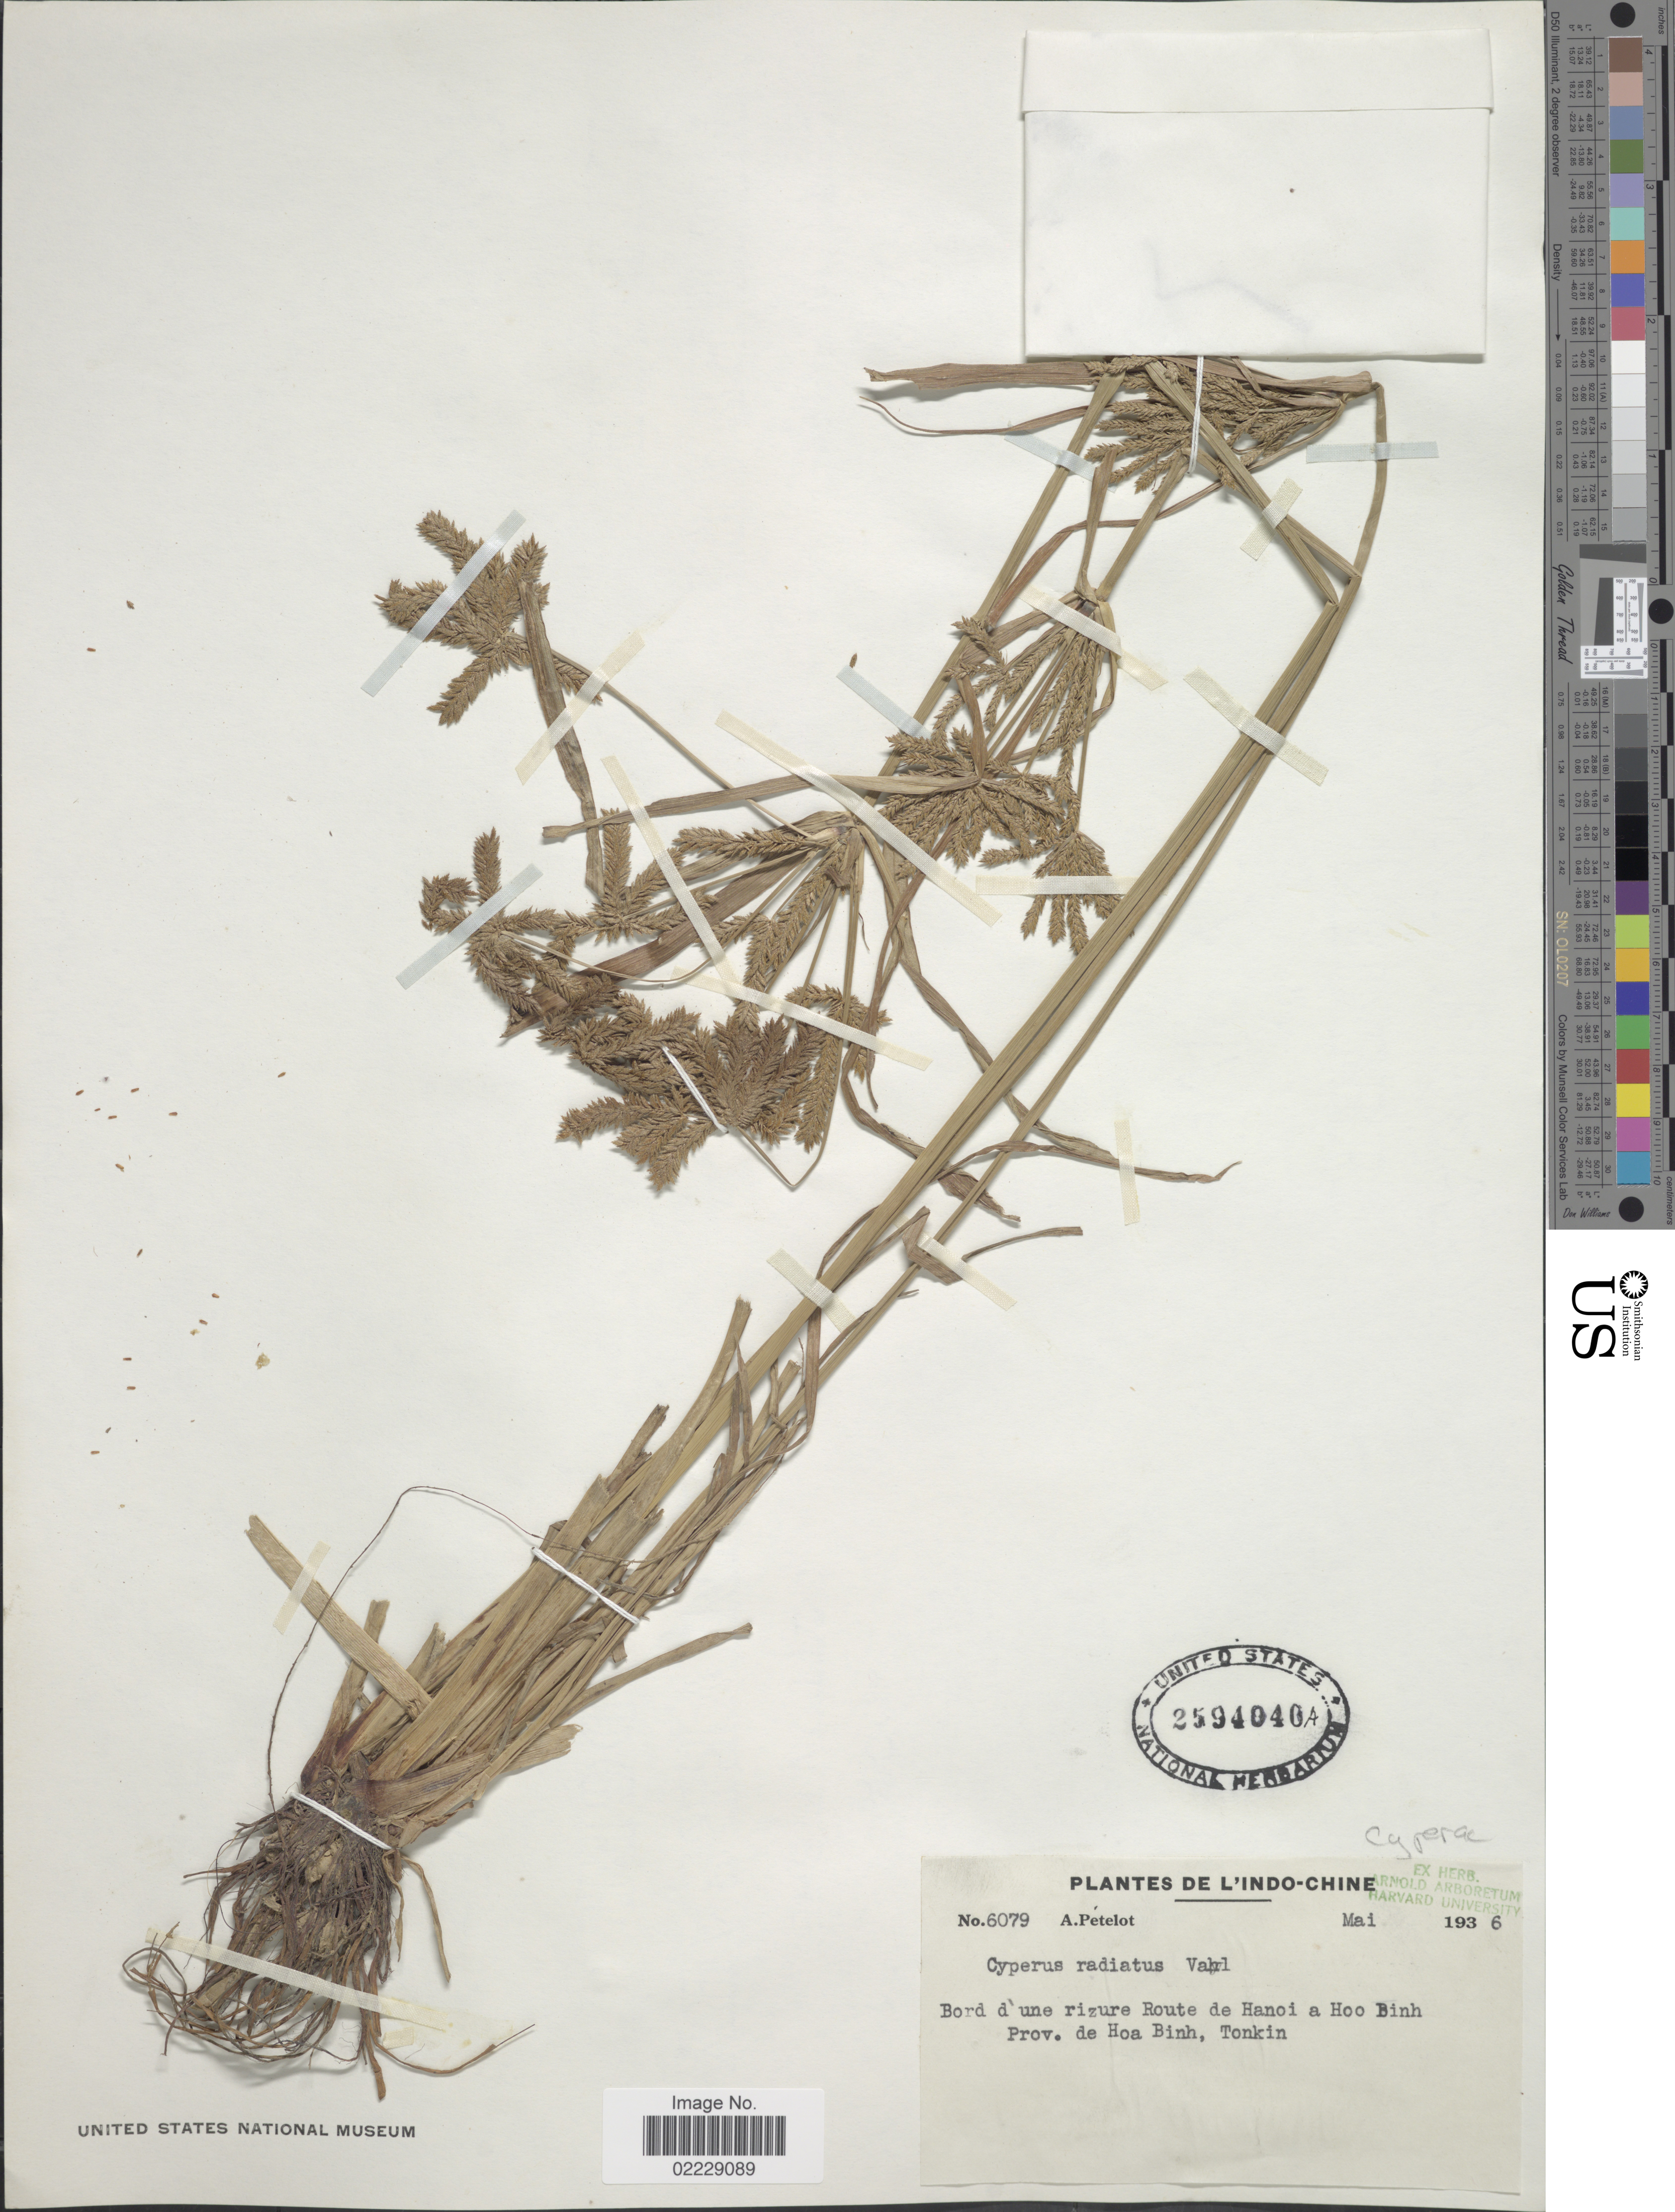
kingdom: Plantae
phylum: Tracheophyta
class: Liliopsida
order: Poales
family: Cyperaceae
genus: Cyperus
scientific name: Cyperus imbricatus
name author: Retz.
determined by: Strong, Mark T., (BOT), Smithsonian Institution - National Museum of Natural History (UNITED STATES)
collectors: A. Petelot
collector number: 6079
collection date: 1936-05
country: Vietnam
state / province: Hoa Binh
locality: Bord d'une rizure Route de Hanoi a Hoo Binh, Tonkin.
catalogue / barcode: US 2594040A